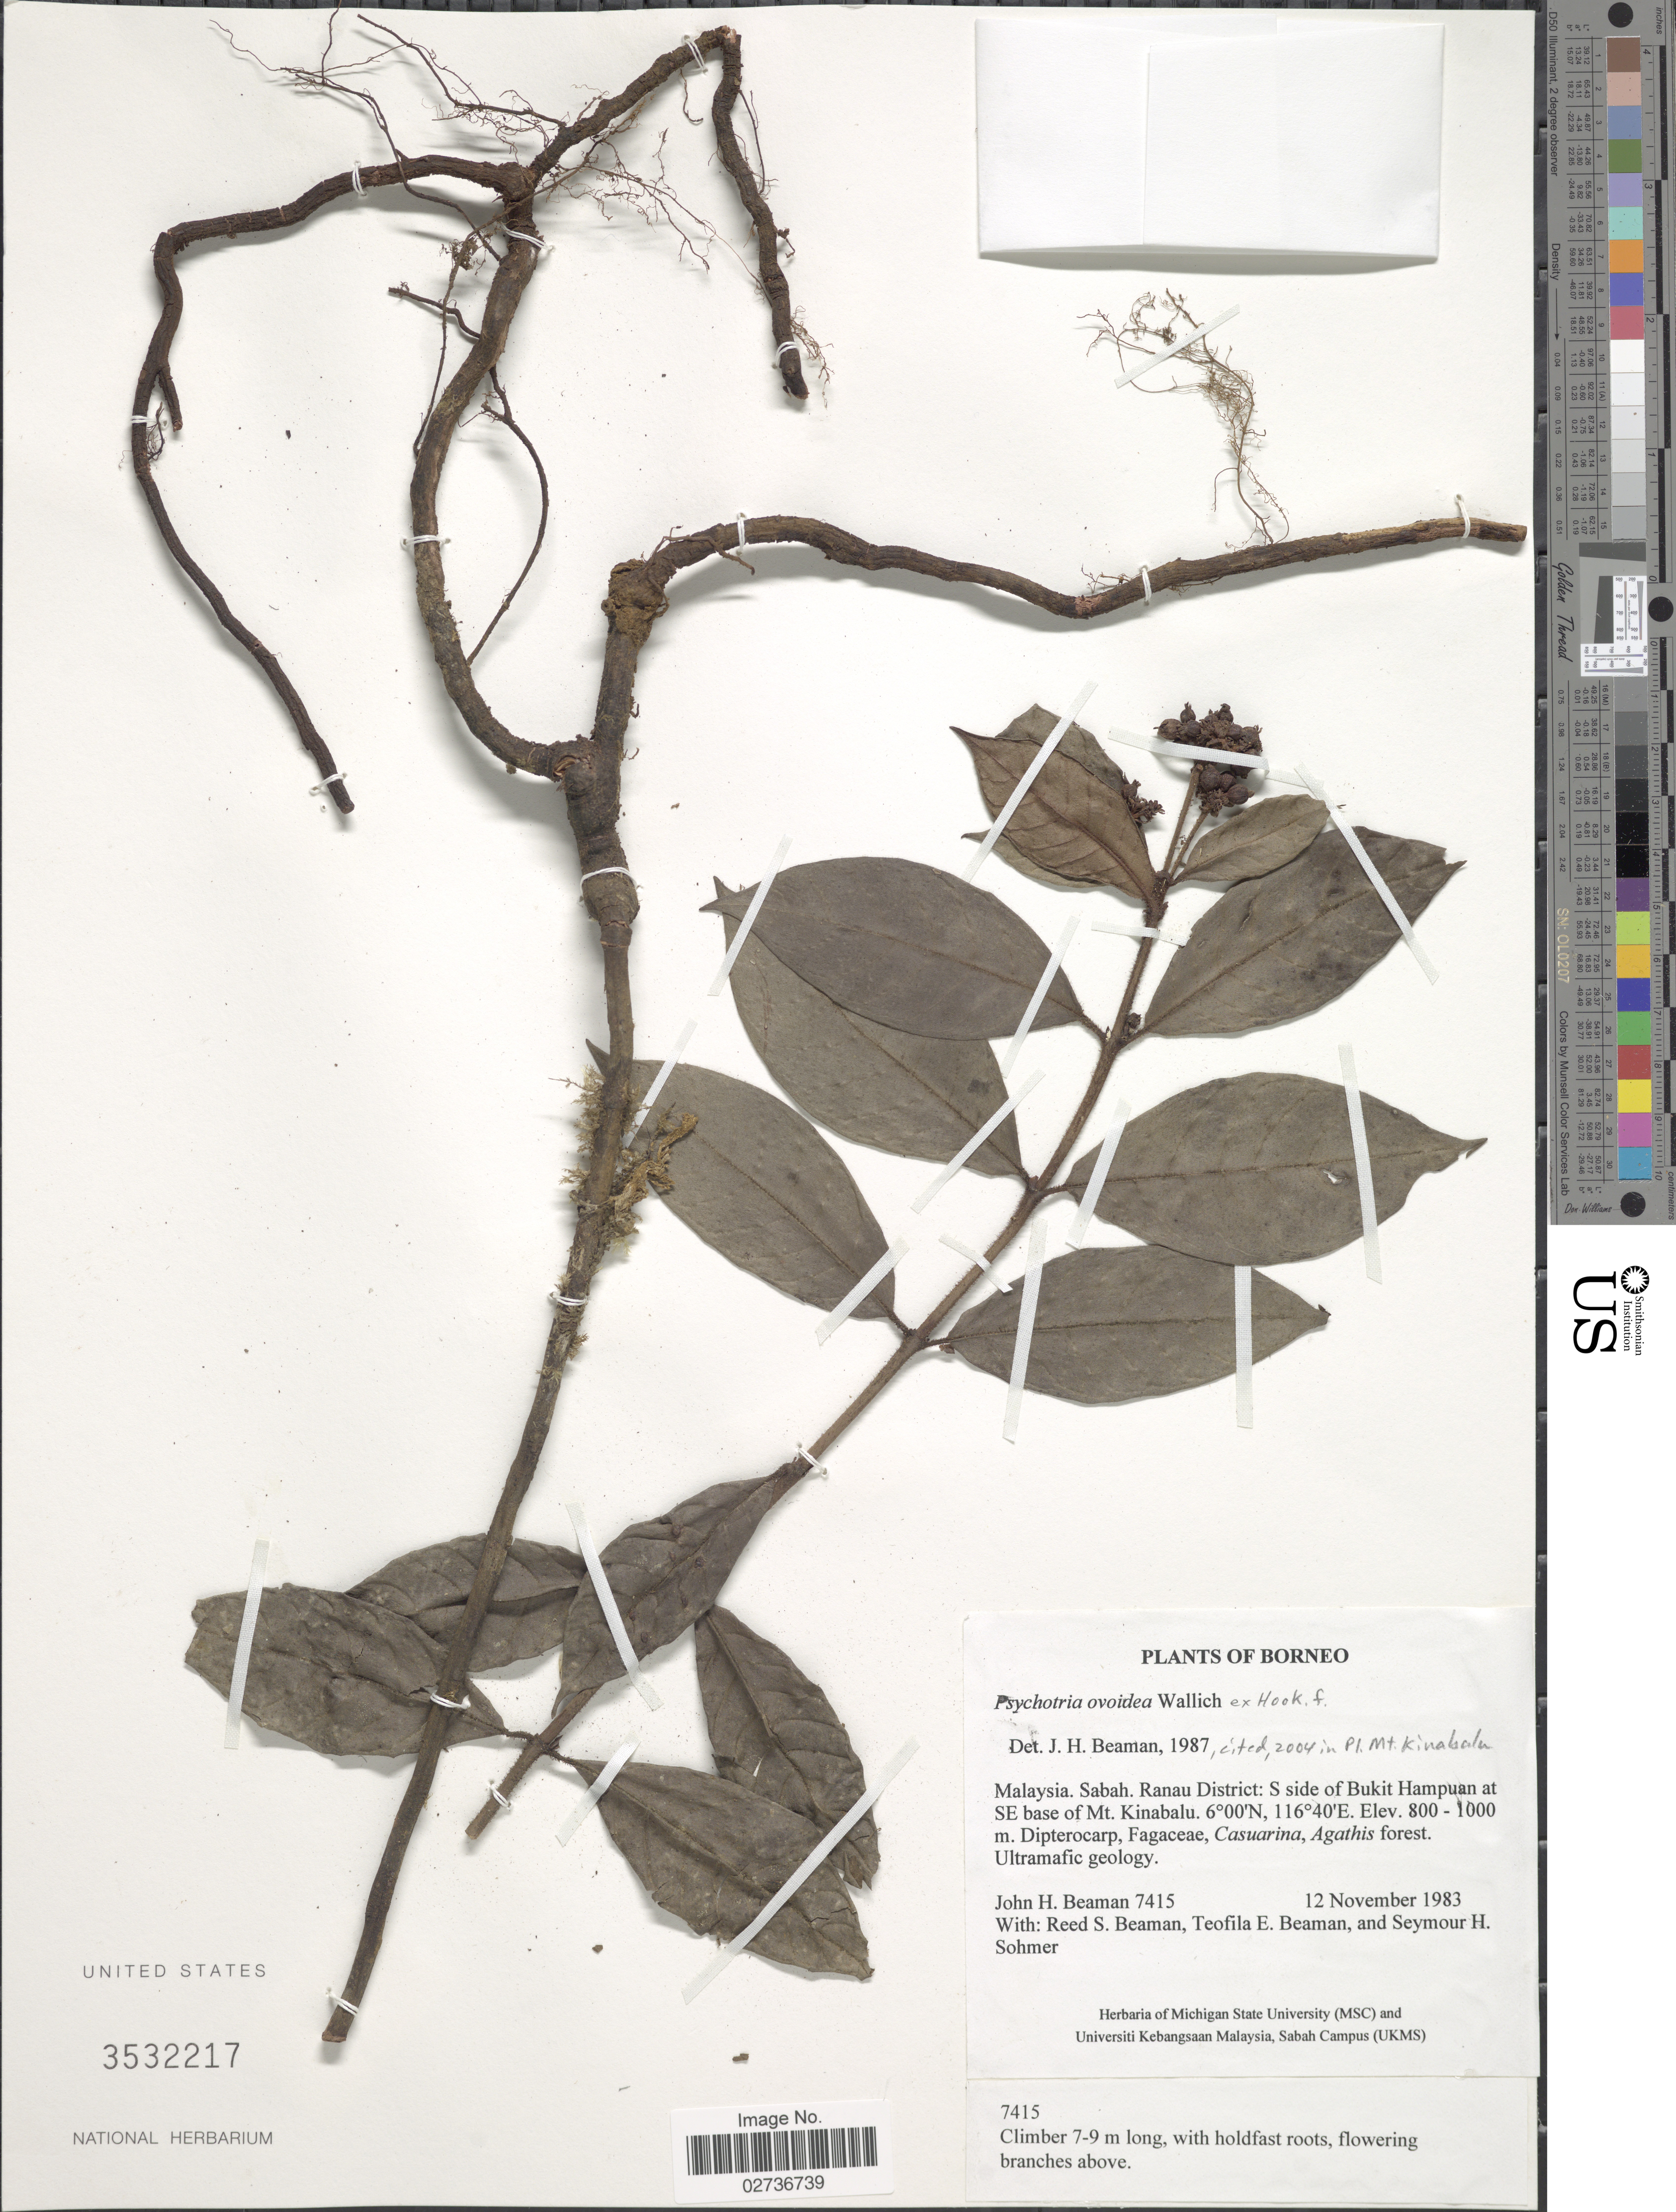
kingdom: Plantae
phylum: Tracheophyta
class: Magnoliopsida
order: Gentianales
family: Rubiaceae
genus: Psychotria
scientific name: Psychotria ovoidea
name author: Wall. ex Hook. f.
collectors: J. H. Beaman, R. S. Beaman, T. E. Beaman & S. H. Sohmer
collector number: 7415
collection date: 1983-11-12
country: Malaysia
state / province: Sabah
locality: Malaysia. Sabah. Ranau District: S side of Bukit Hampuan at SE base of Mt. Kinabalu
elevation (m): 800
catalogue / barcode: US 3532217